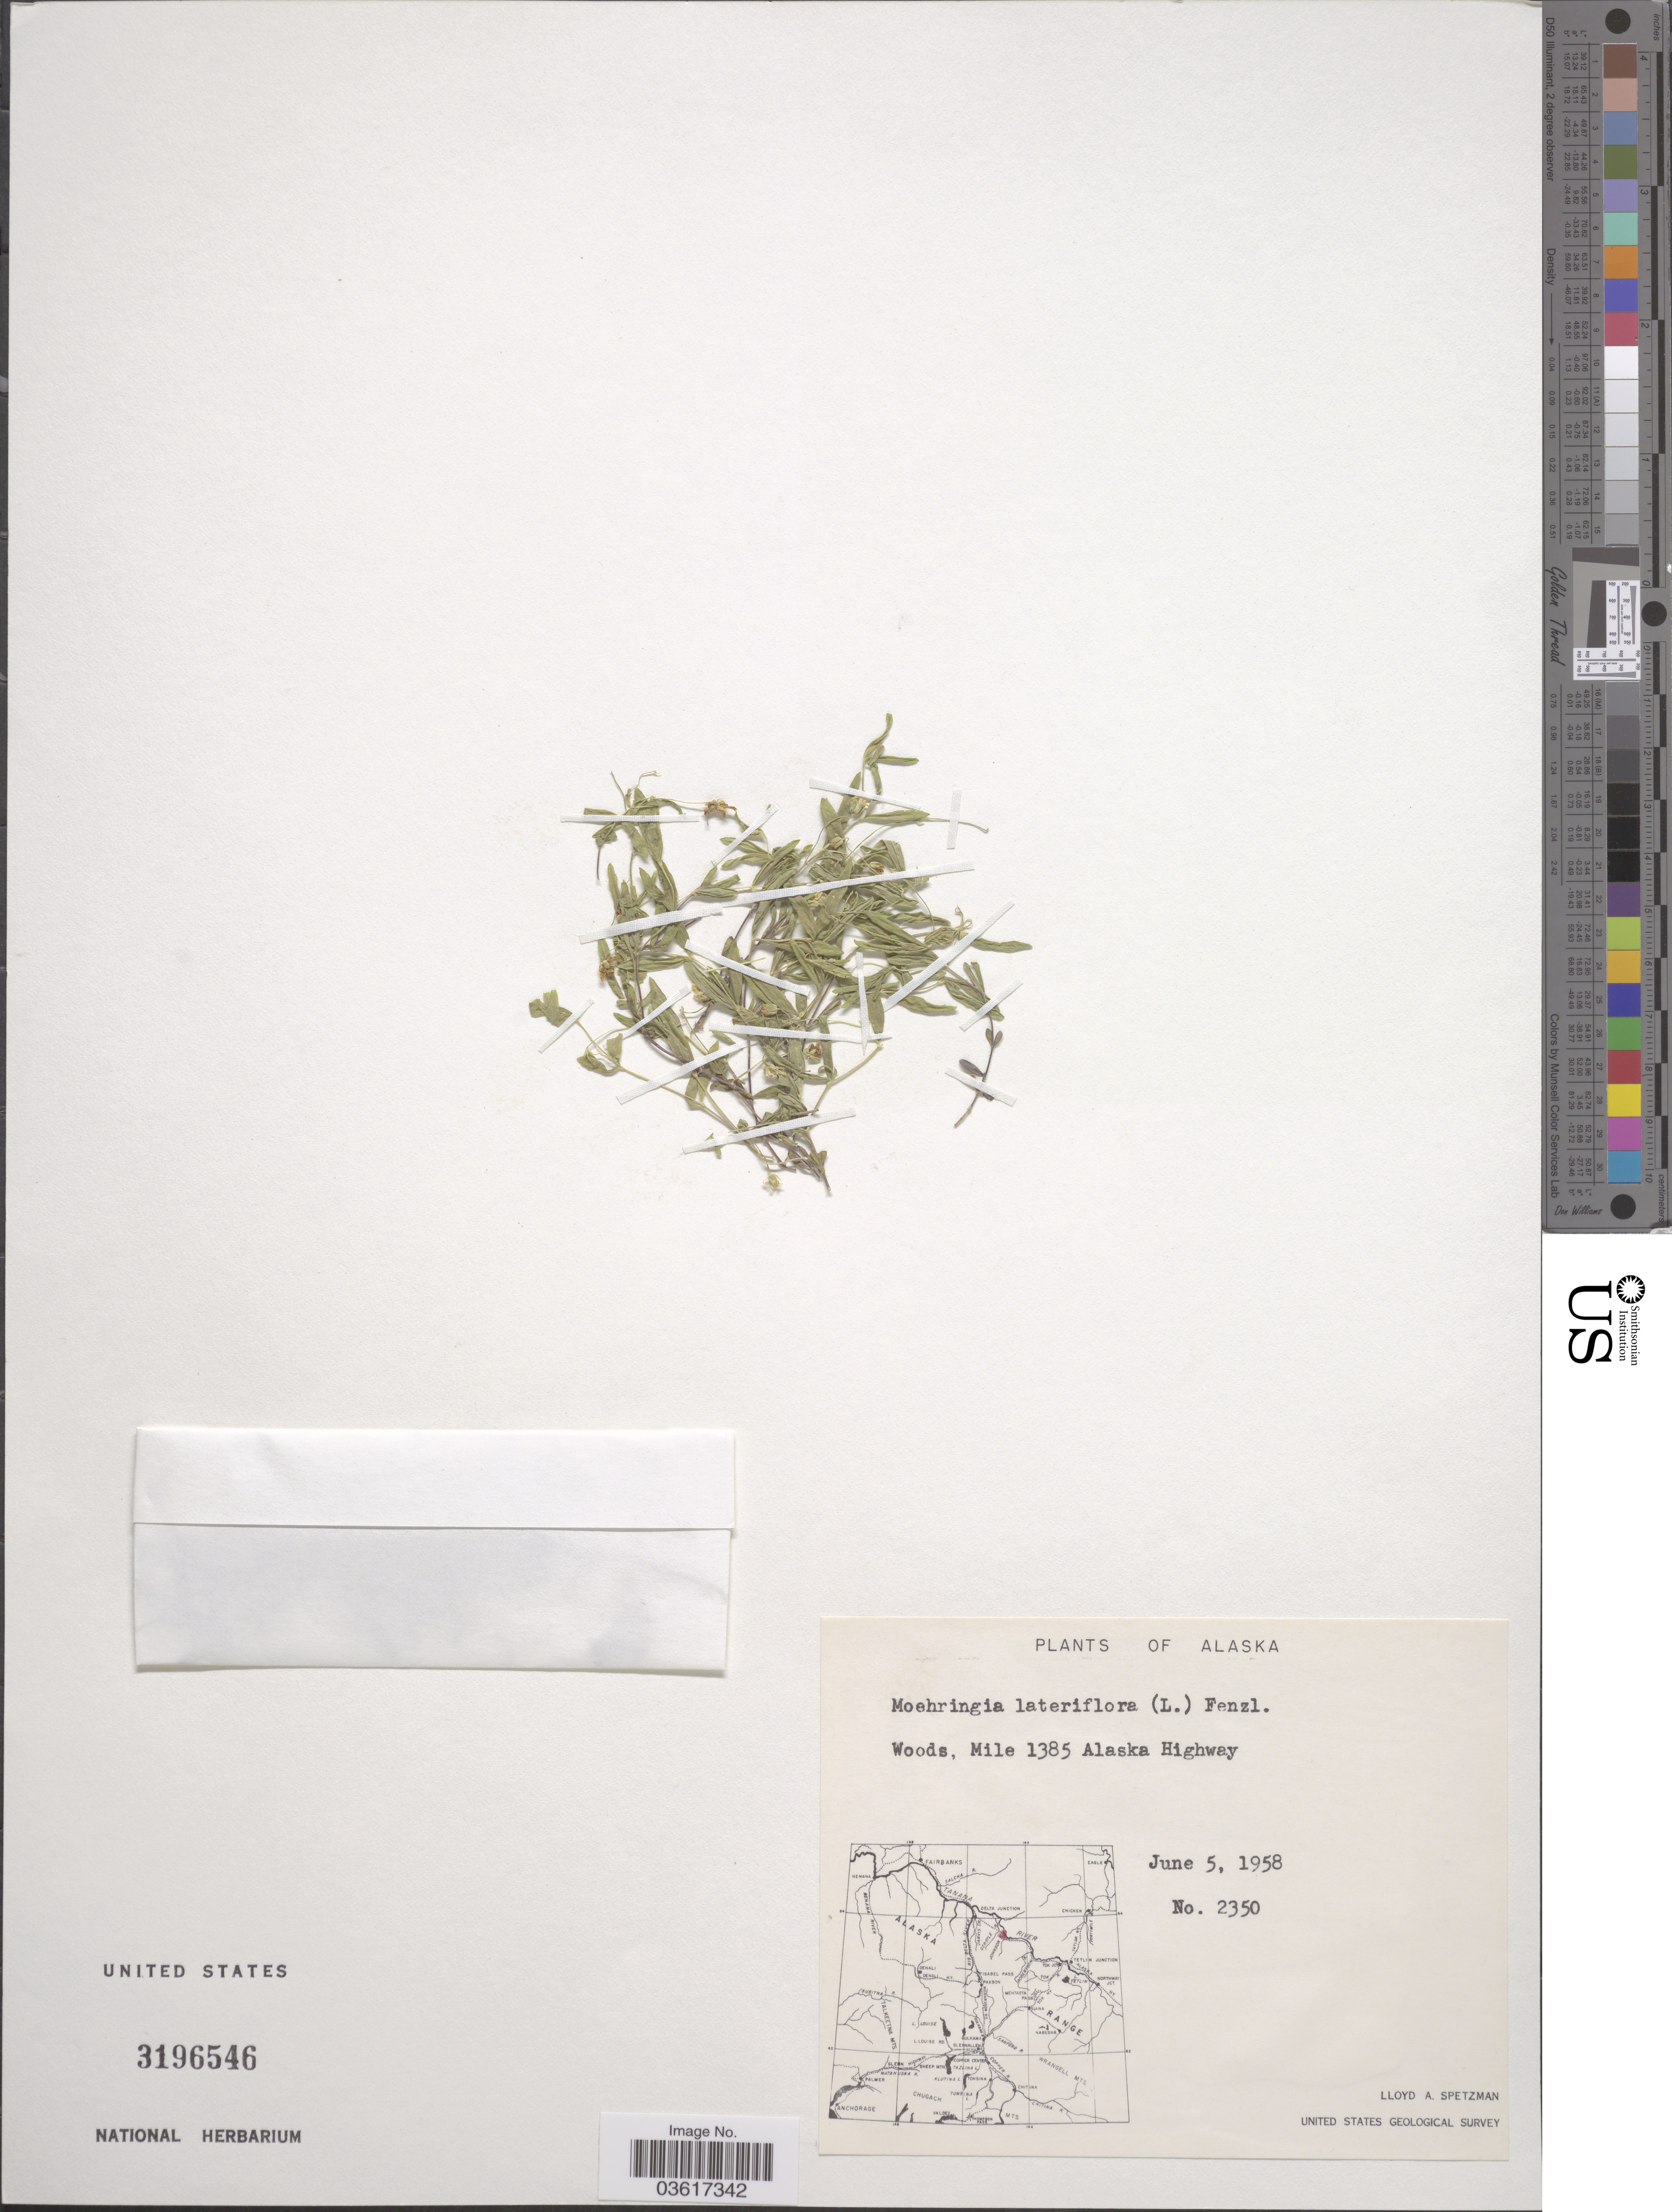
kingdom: Plantae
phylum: Tracheophyta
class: Magnoliopsida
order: Caryophyllales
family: Caryophyllaceae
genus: Moehringia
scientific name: Moehringia lateriflora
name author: (L.) Fenzl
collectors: L. Spetzman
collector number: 2350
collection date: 1958-06-05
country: United States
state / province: Alaska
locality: Woods, Mile 1385 Alaska Highway.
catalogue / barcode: US 3196546